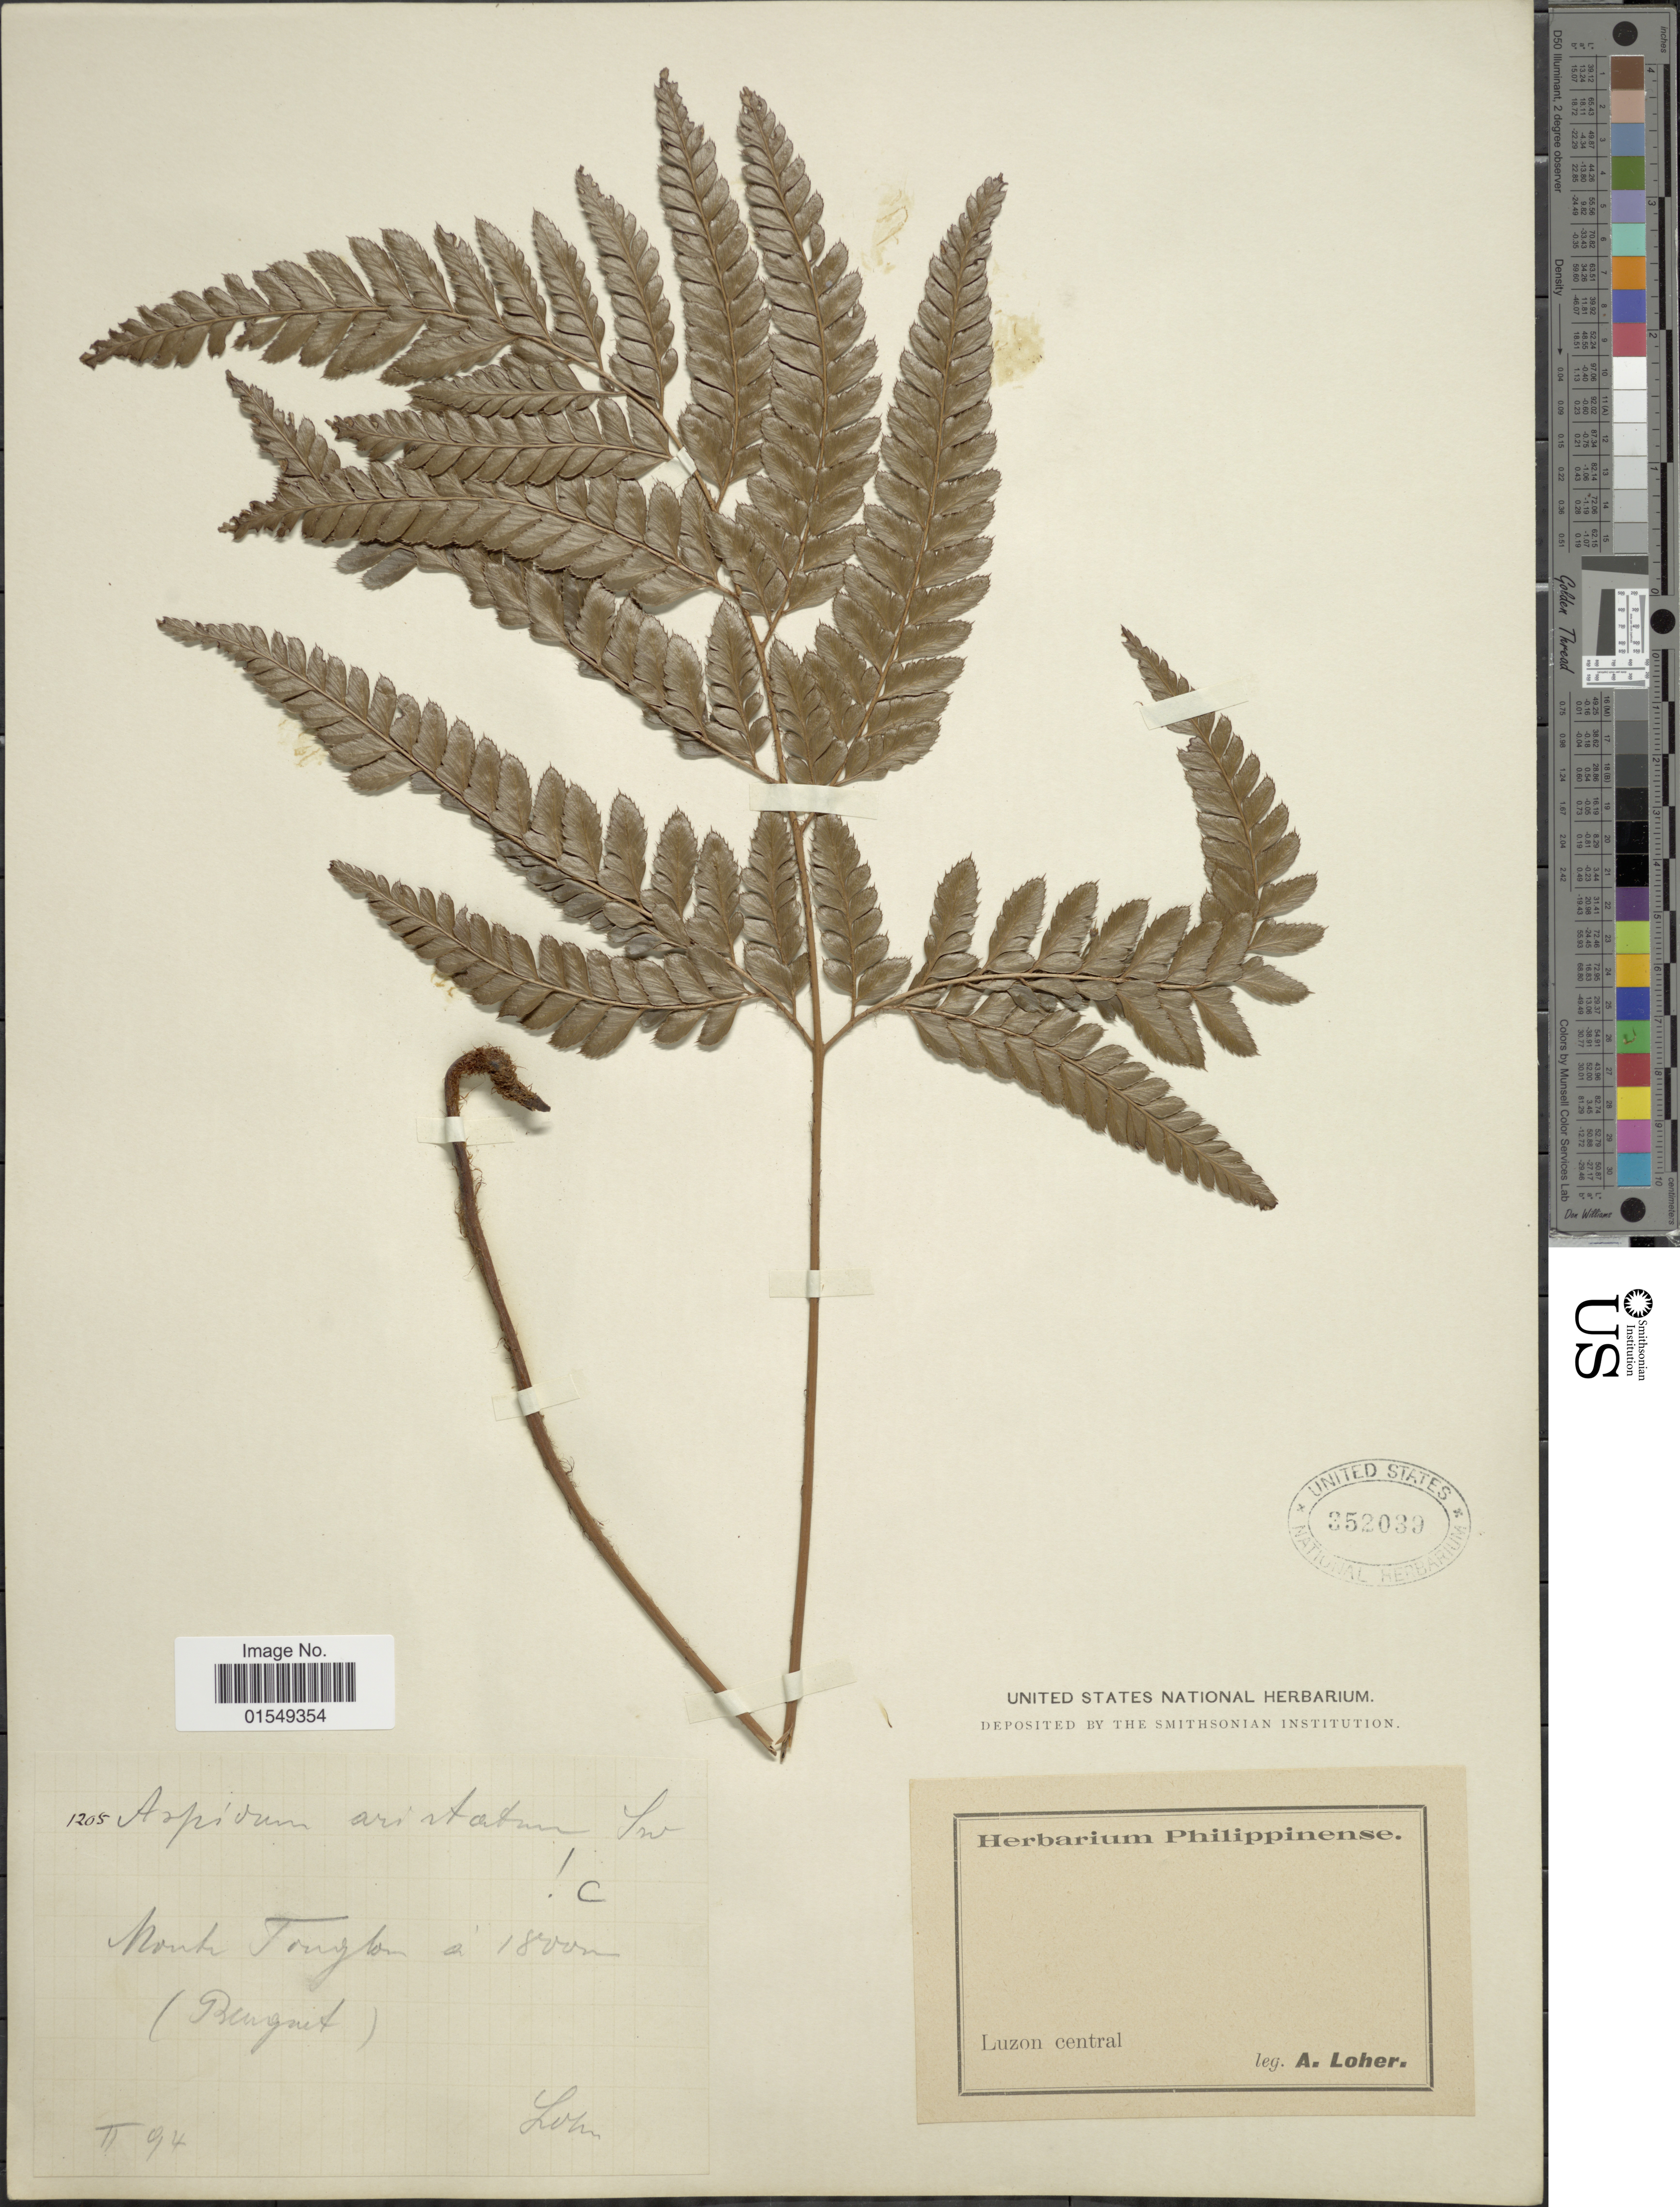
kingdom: Plantae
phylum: Tracheophyta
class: Polypodiopsida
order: Polypodiales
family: Dryopteridaceae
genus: Arachniodes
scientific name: Arachniodes aristata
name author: (G. Forst.) Tindale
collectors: A. Loher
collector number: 1205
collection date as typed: Transcribed d/m/y: /2/94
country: Philippines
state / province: Central Luzon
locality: Luzon Central, Monte Tonglon (Beugnet)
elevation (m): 1800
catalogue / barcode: US 352039